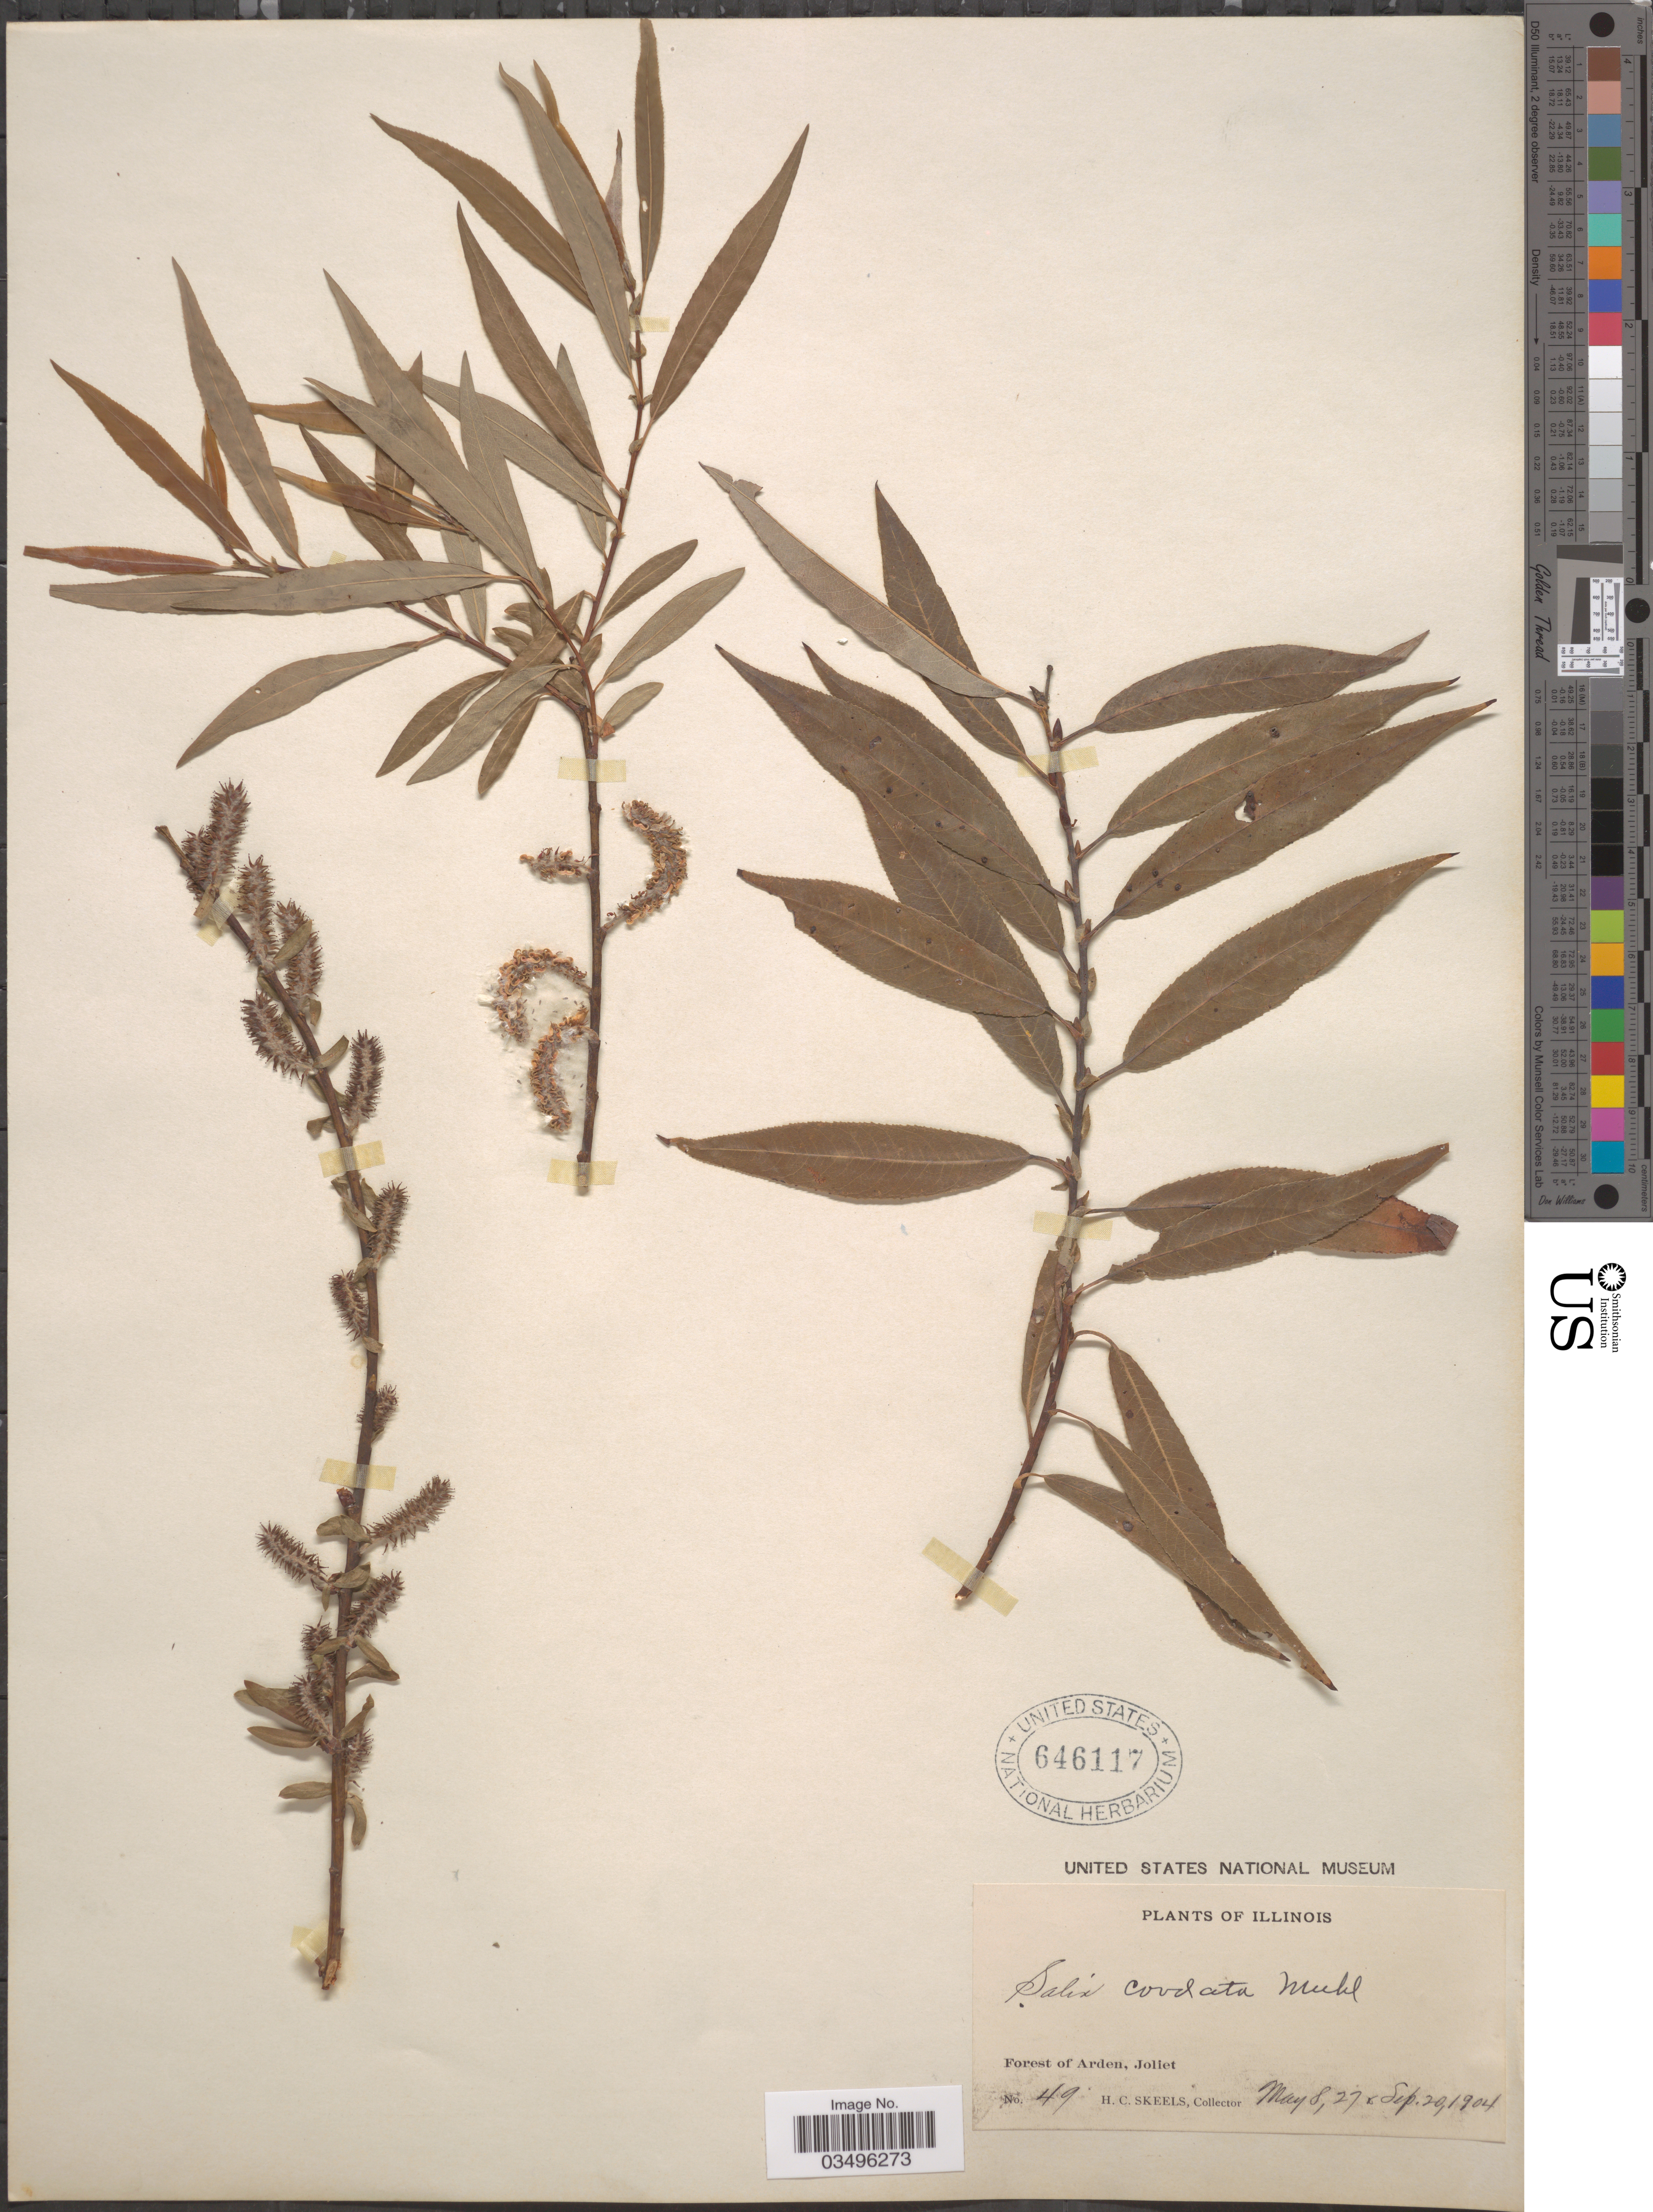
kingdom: Plantae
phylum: Tracheophyta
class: Magnoliopsida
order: Malpighiales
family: Salicaceae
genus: Salix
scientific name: Salix cordata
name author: Michx.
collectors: H. Skeels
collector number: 49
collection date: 1904-05-08/1904-09-20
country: United States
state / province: Illinois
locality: Forest of Arden, Joliet.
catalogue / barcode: US 646117